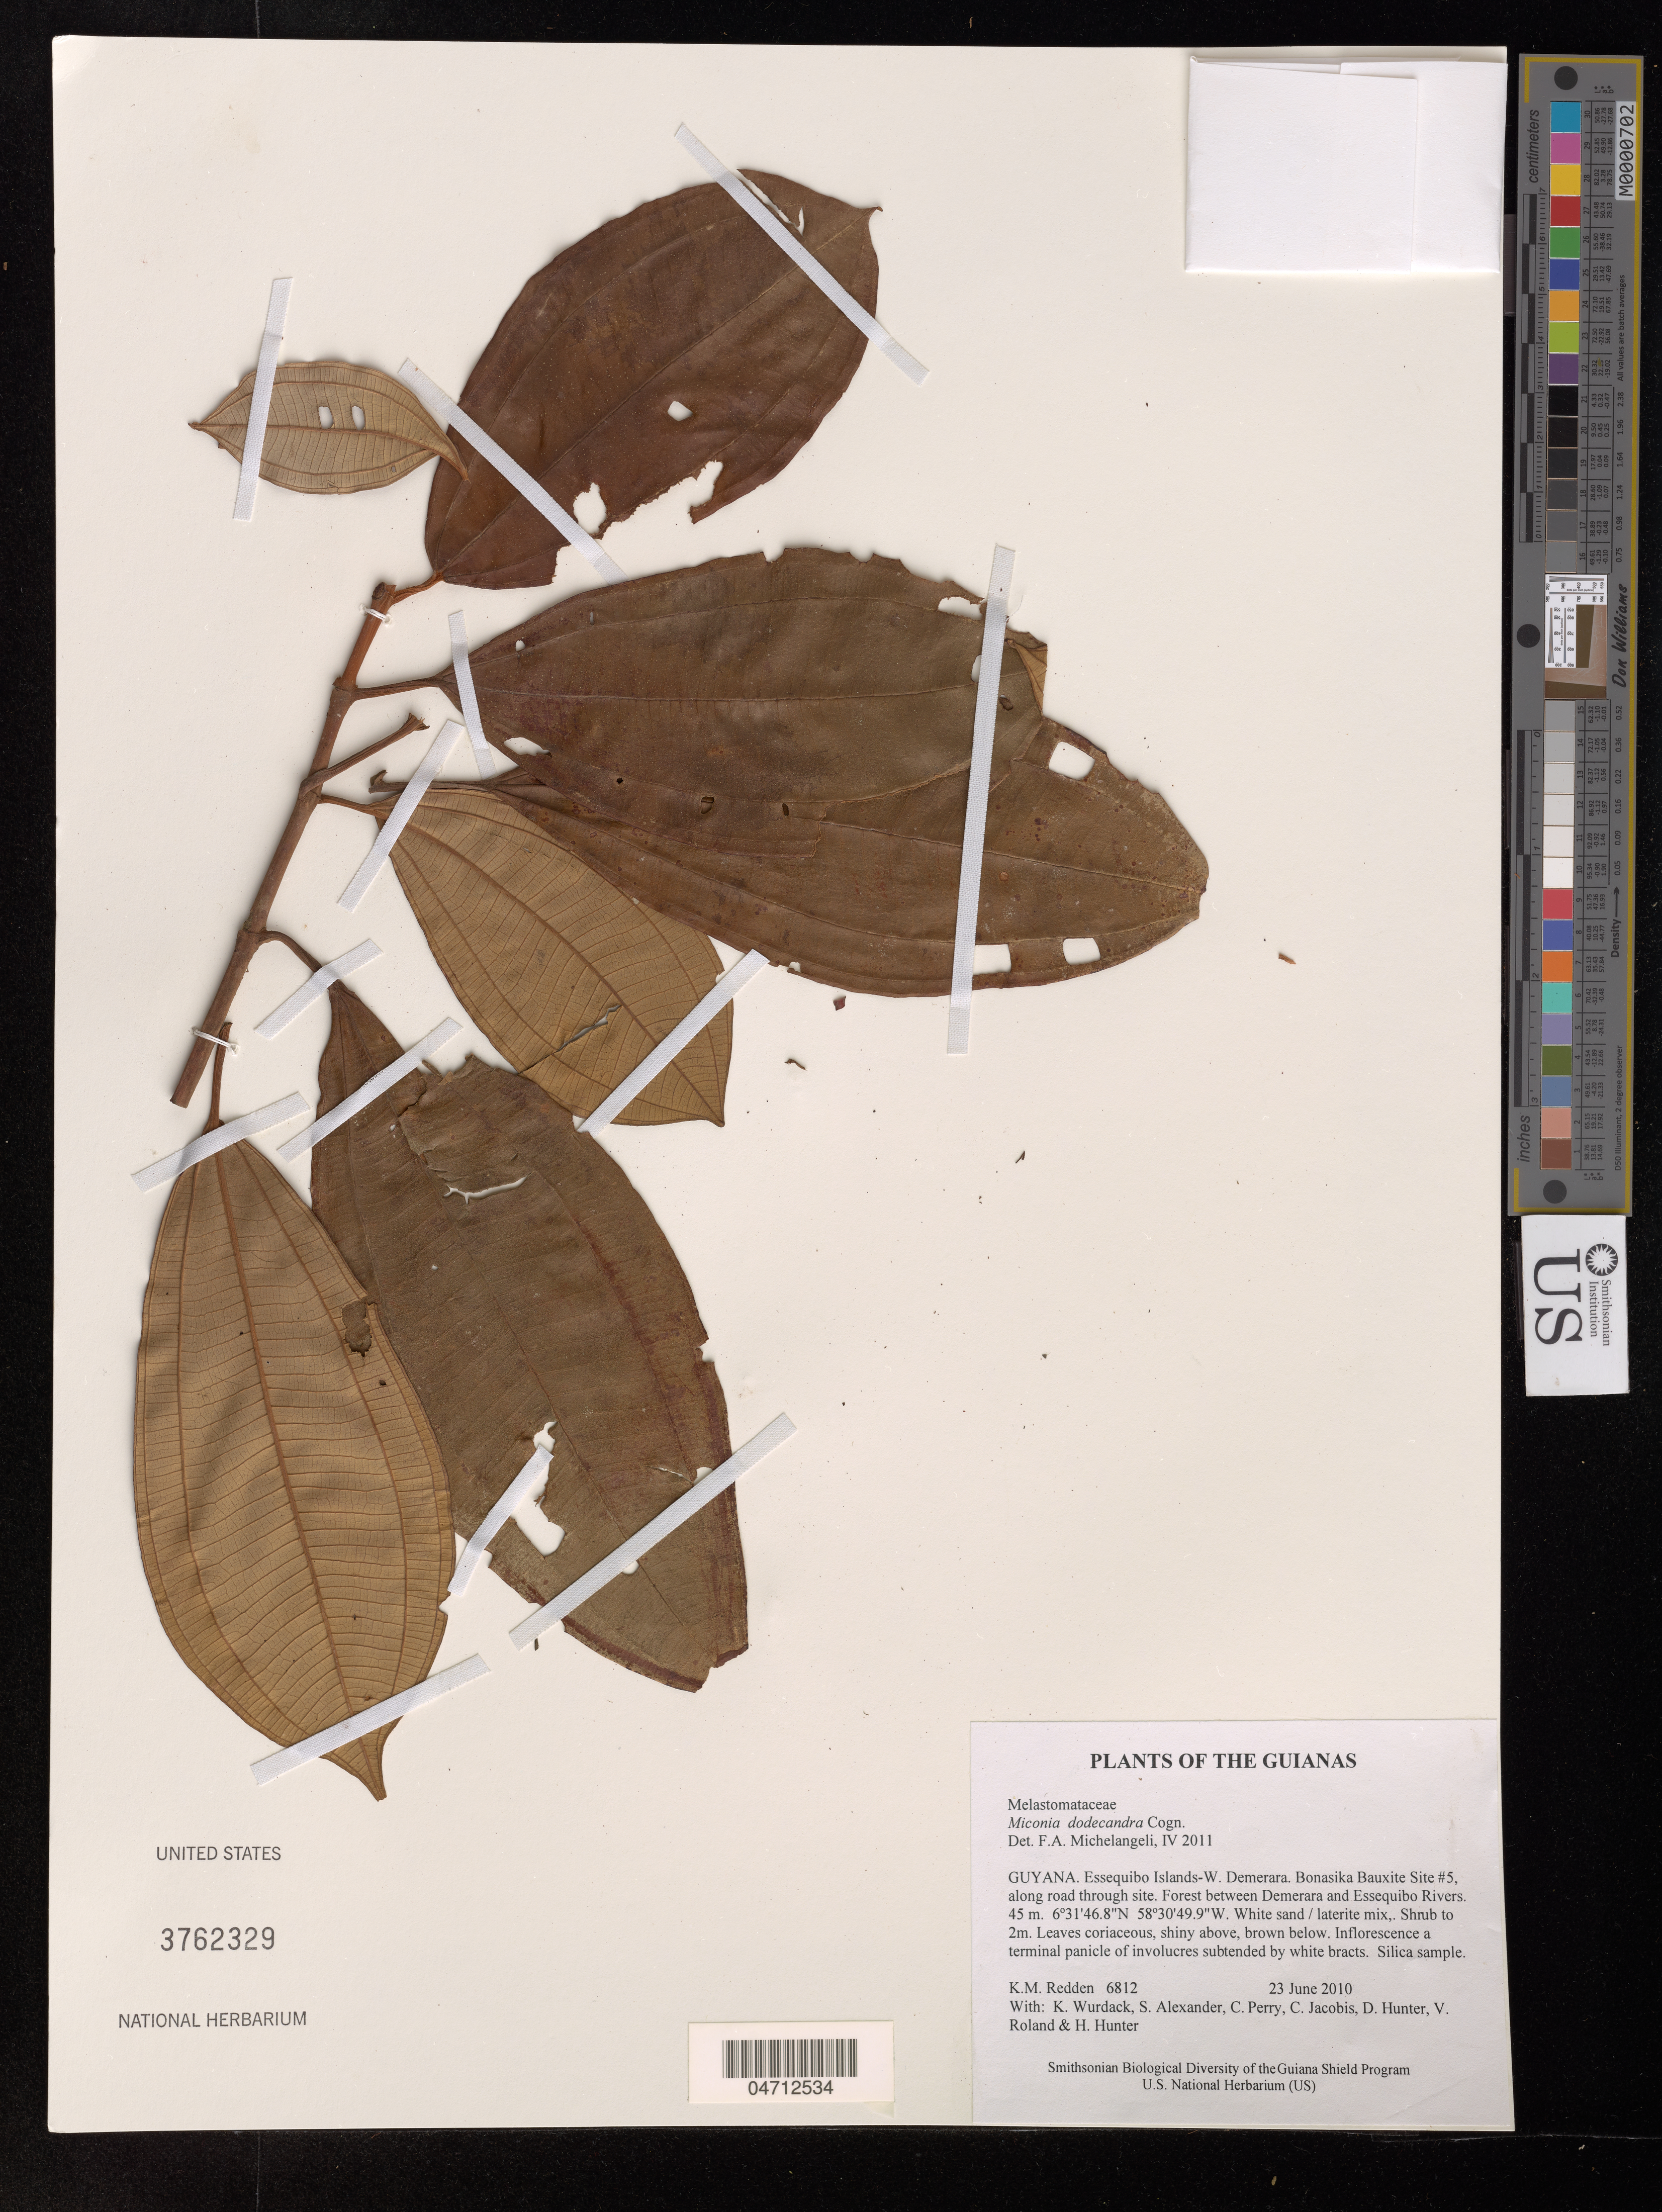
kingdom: Plantae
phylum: Tracheophyta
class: Magnoliopsida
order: Myrtales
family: Melastomataceae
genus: Miconia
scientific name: Miconia dodecandra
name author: Cogn.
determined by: Michelangeli, F. A.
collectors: K. M. Redden, K. Wurdack, S. N. Alexander, C. Perry, C. Jacobis, D. Hunter, V. Roland & H. Hunter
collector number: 6812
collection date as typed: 23 June 2010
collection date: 2010-06-23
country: Guyana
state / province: Essequibo Isl-W. Demerara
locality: Bonasika Bauxite Site #5, along road through site. Forest between Demerara and Essequibo Rivers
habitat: White sand / laterite mix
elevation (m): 45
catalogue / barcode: US 3762329